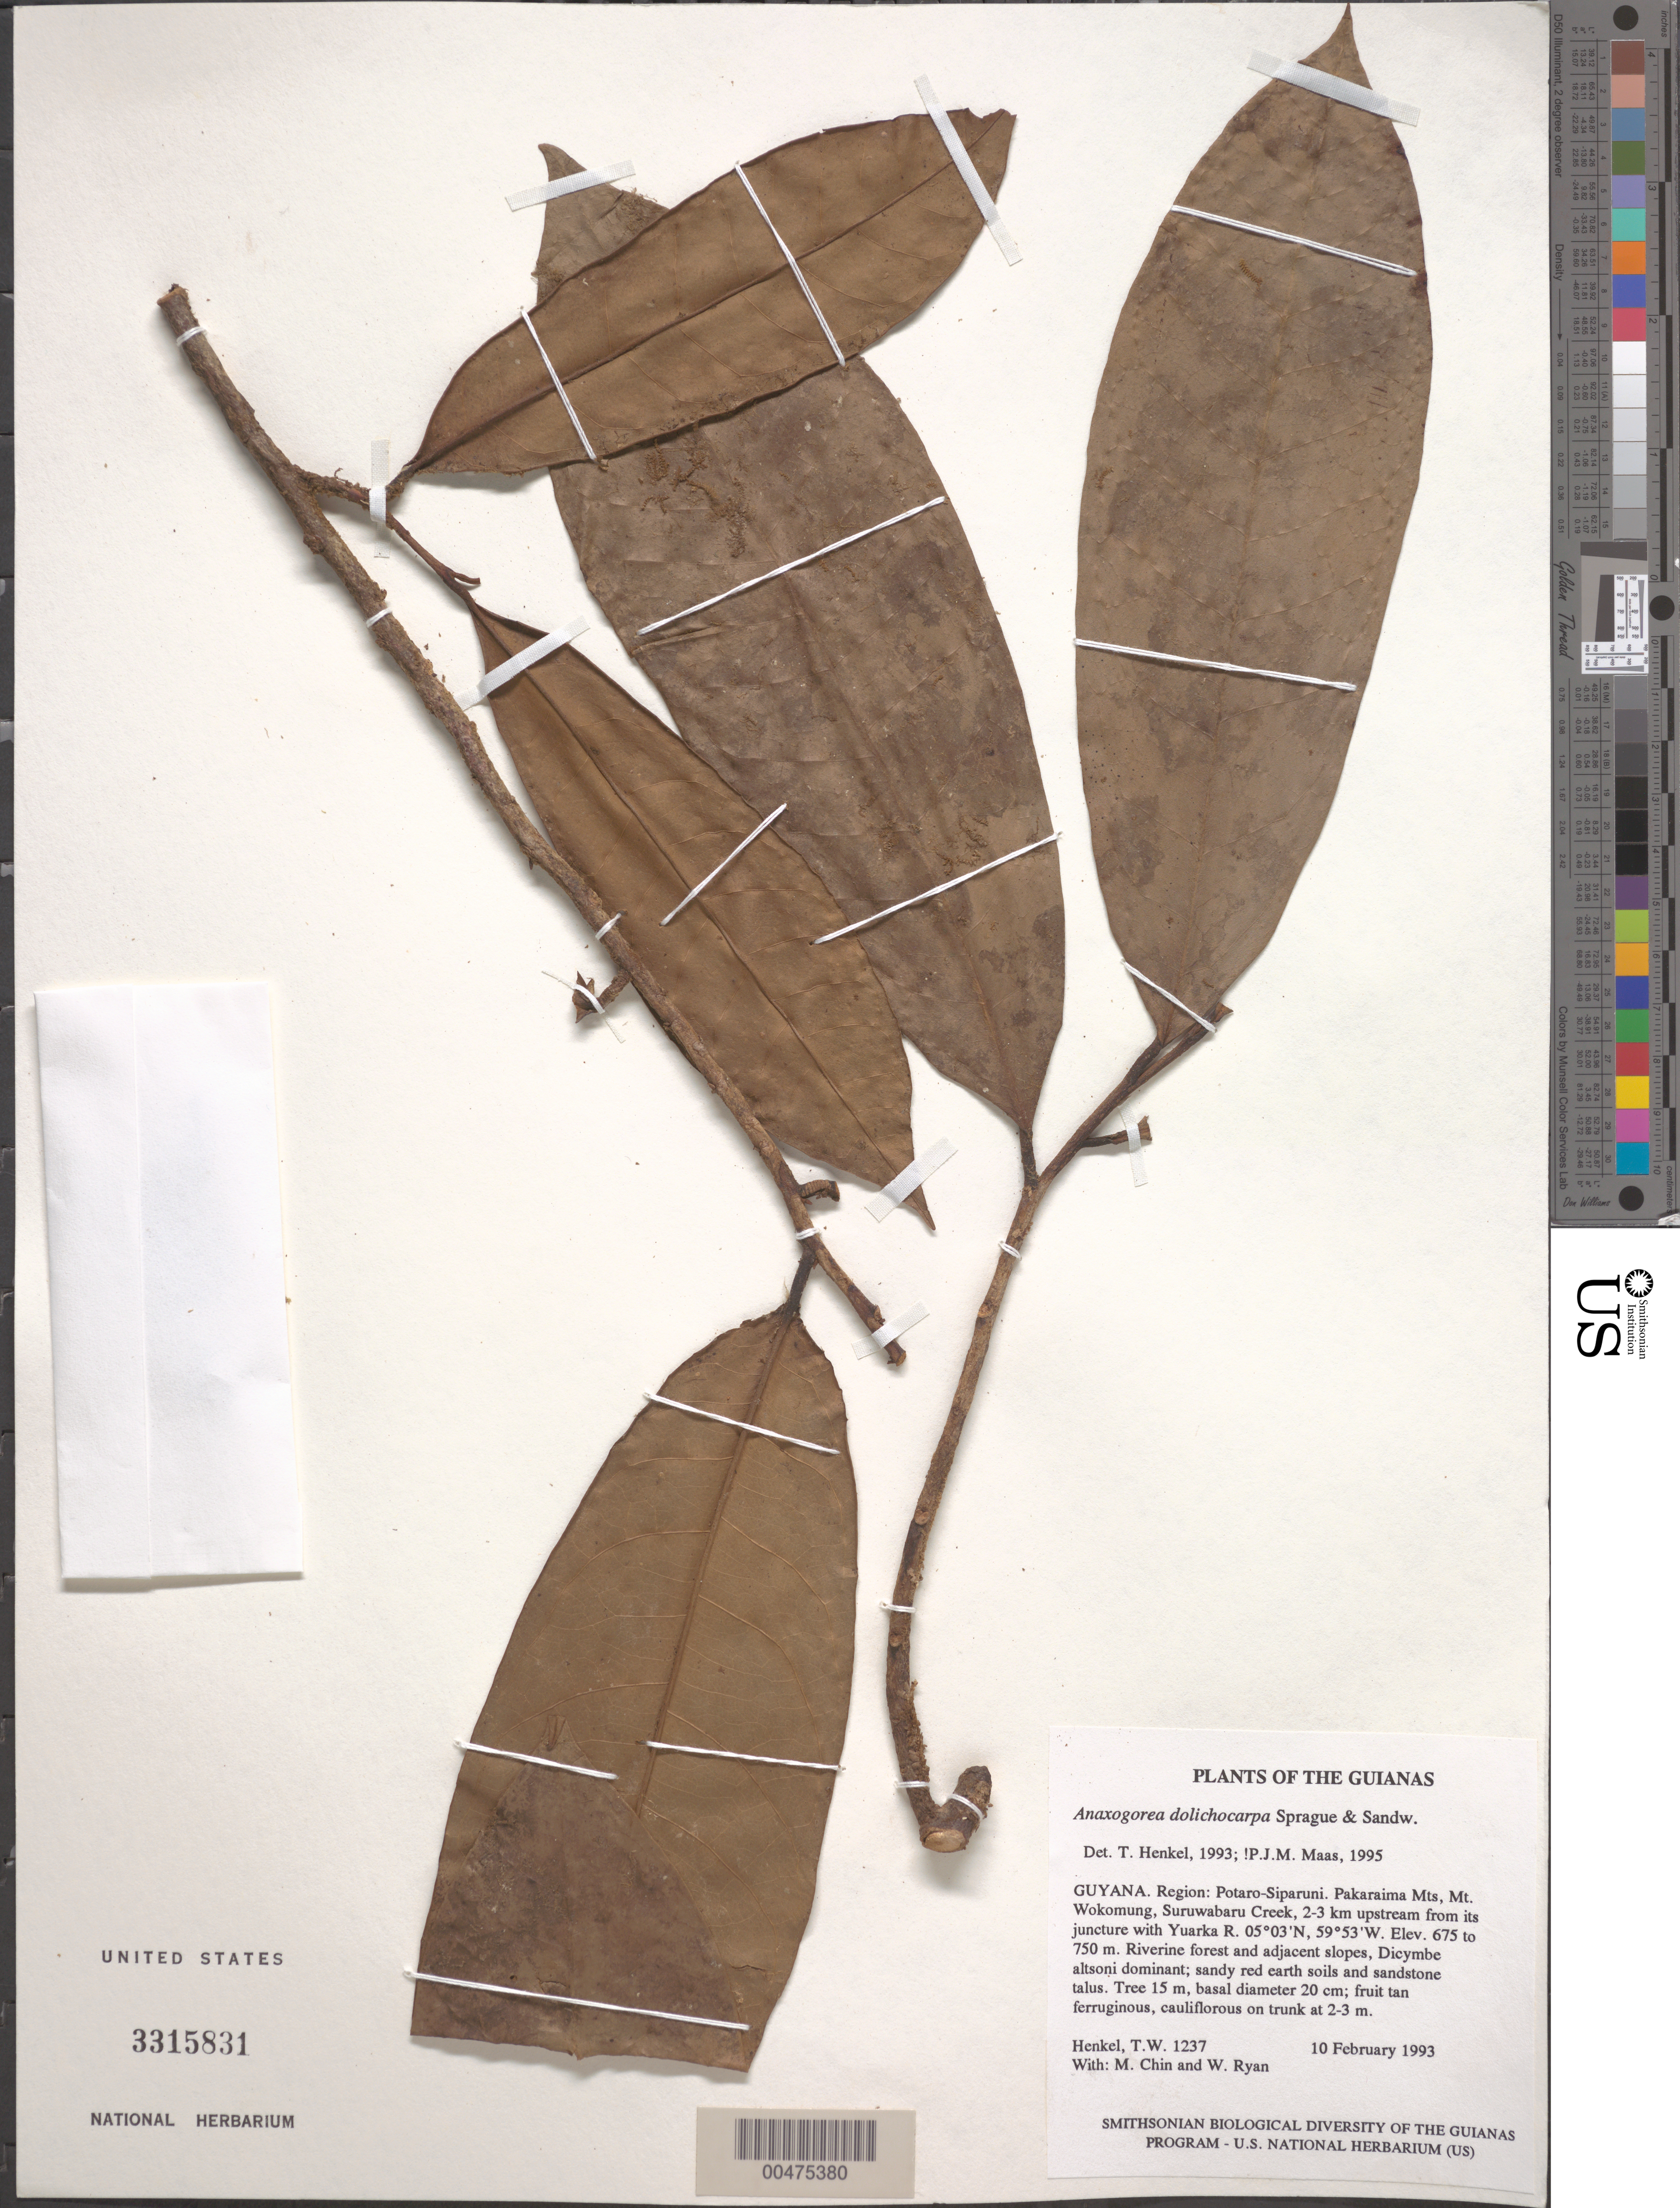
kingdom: Plantae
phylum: Tracheophyta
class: Magnoliopsida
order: Magnoliales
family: Annonaceae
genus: Anaxagorea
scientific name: Anaxagorea dolichocarpa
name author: Sprague & Sandwith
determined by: Maas, Paul J. M.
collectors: T. Henkel, M. Chin & W. Ryan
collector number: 1237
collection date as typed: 10 February 1993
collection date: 1993-02-10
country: Guyana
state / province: Potaro-Siparuni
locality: Pakaraima Mts, Mt. Wokomung, Suruwabaru Creek, 2-3 km upstream from juncture with Yuarka R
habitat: Riverine forest and adjacent slopes, Dicymbe altsoni dominant; sandy red earth soils and sandstone talus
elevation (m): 675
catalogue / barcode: US 3315831